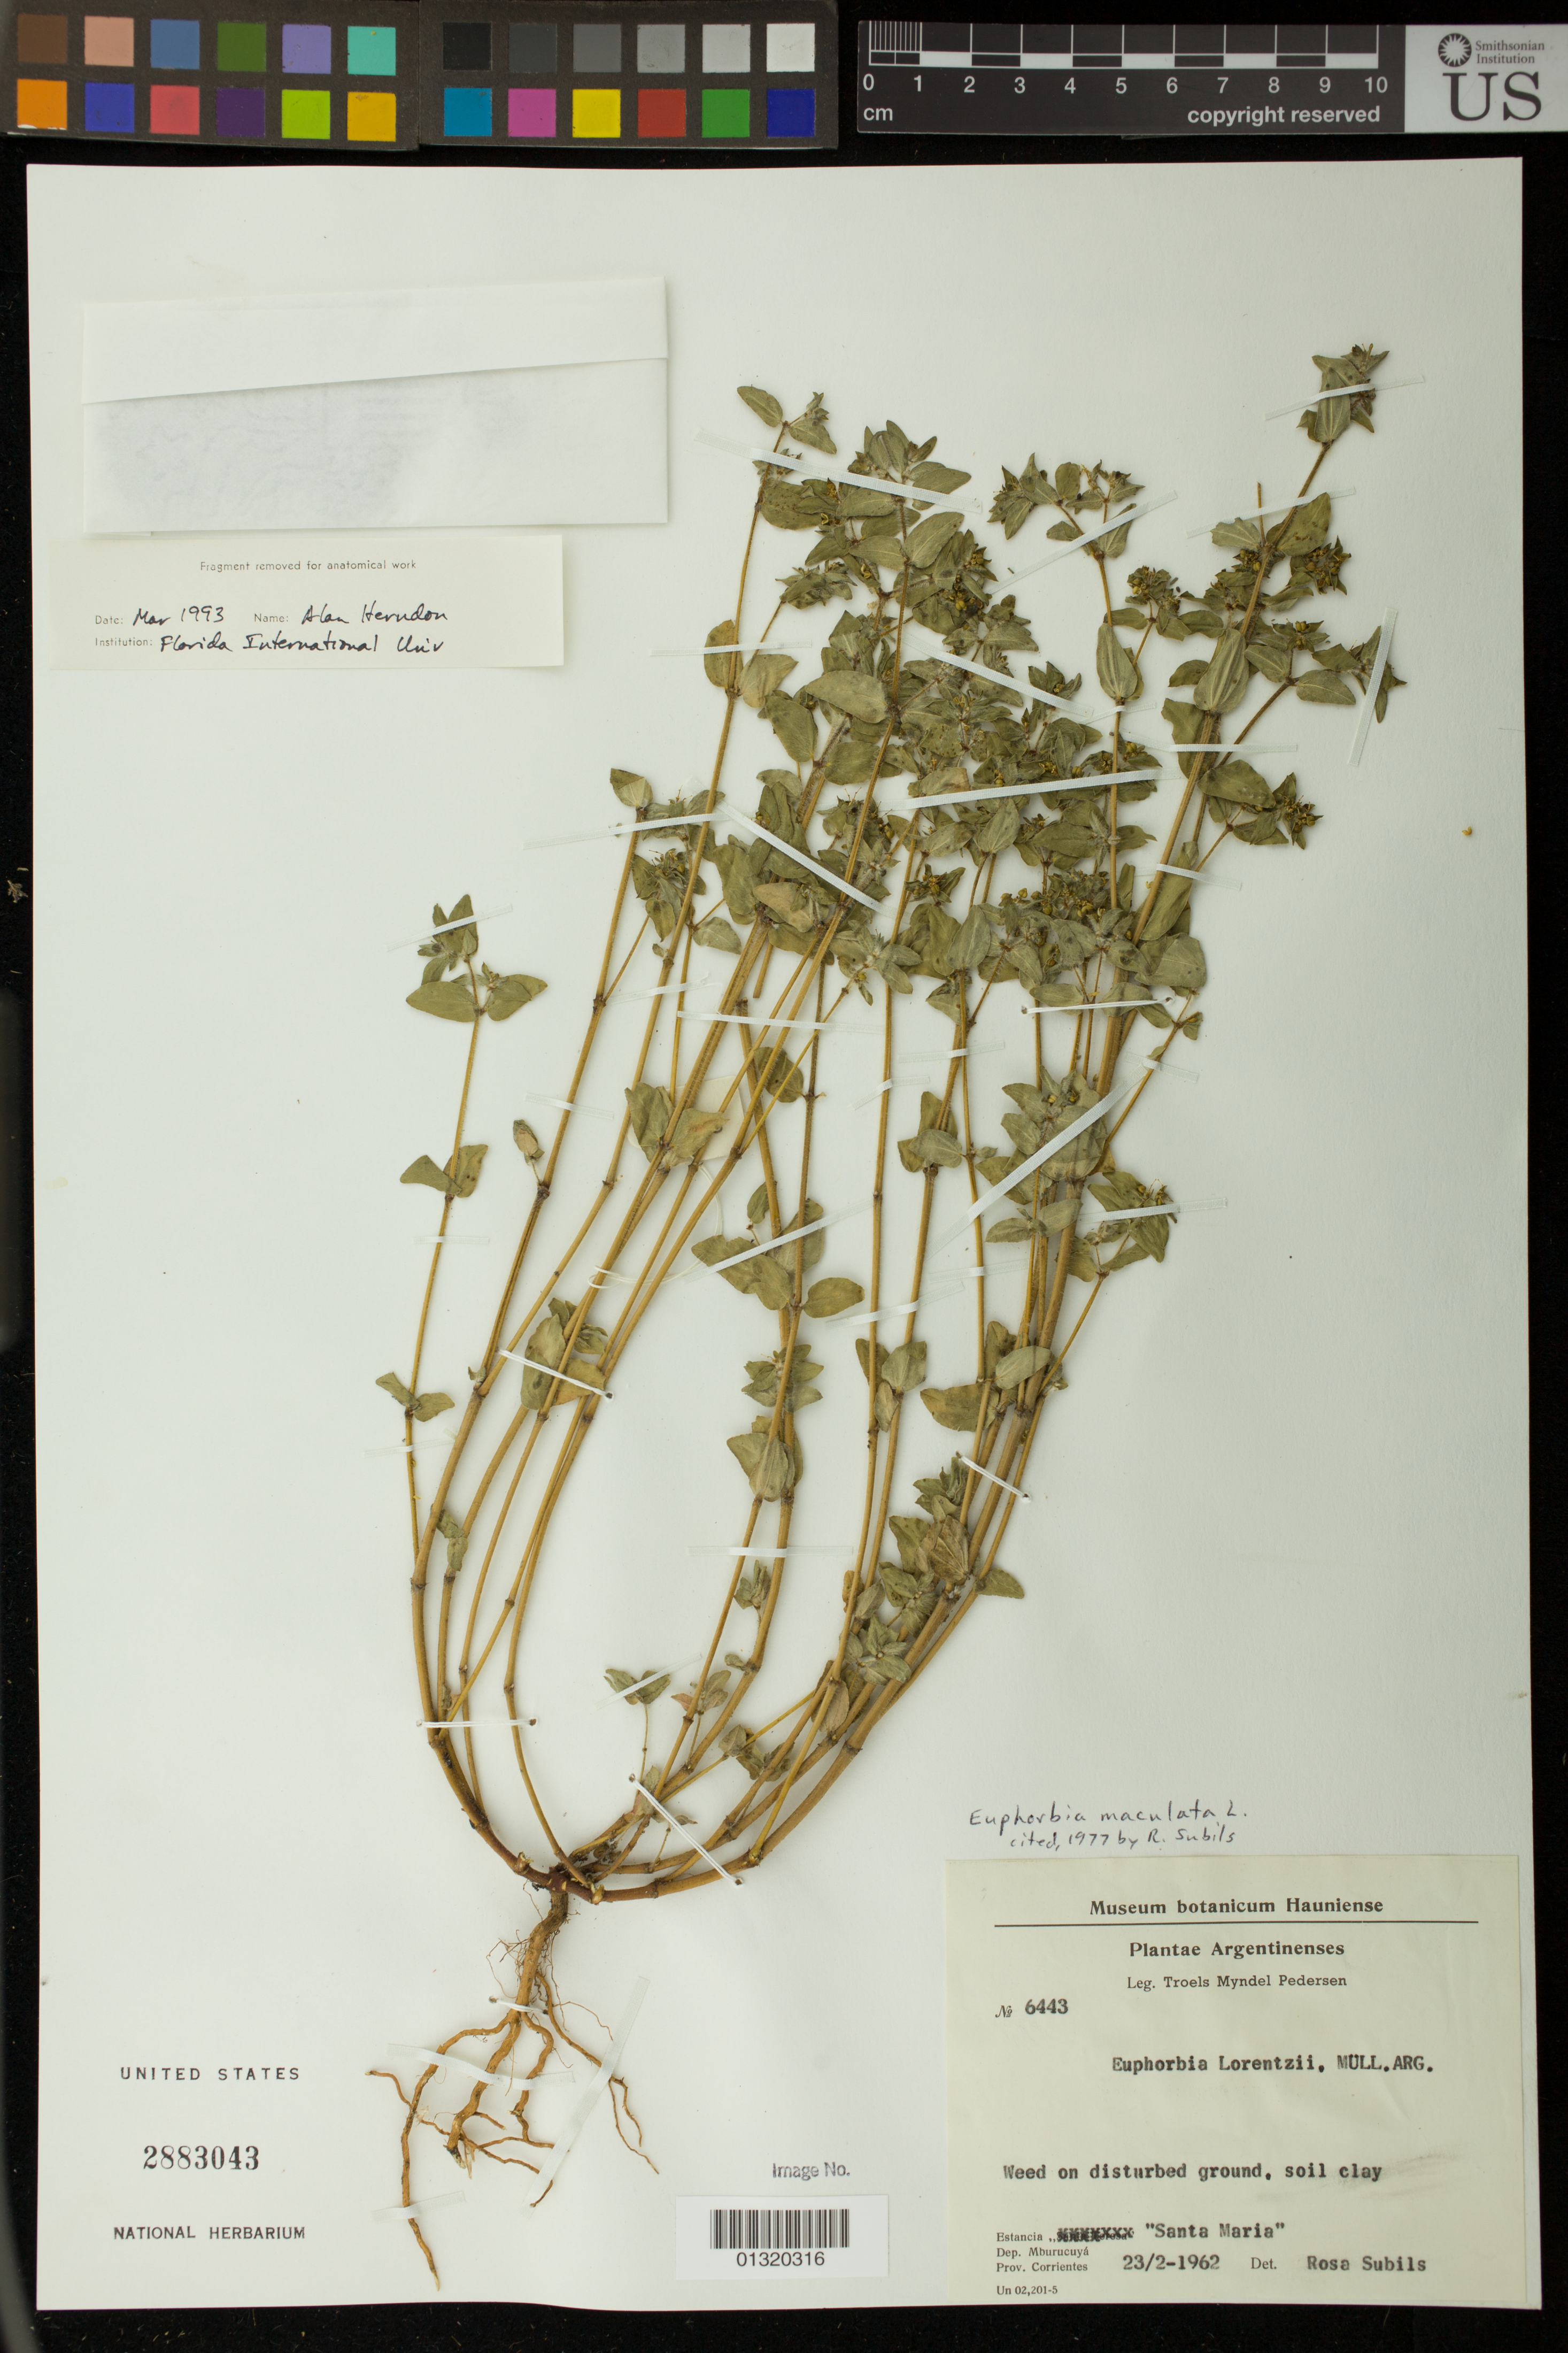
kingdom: Plantae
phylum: Tracheophyta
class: Magnoliopsida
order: Malpighiales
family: Euphorbiaceae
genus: Euphorbia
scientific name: Euphorbia maculata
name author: L.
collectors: T. Pederson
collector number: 6443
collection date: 1962-02-23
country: Argentina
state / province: Corrientes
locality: Estancia "Santa Maria"; Mburucuya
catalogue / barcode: US 2883043